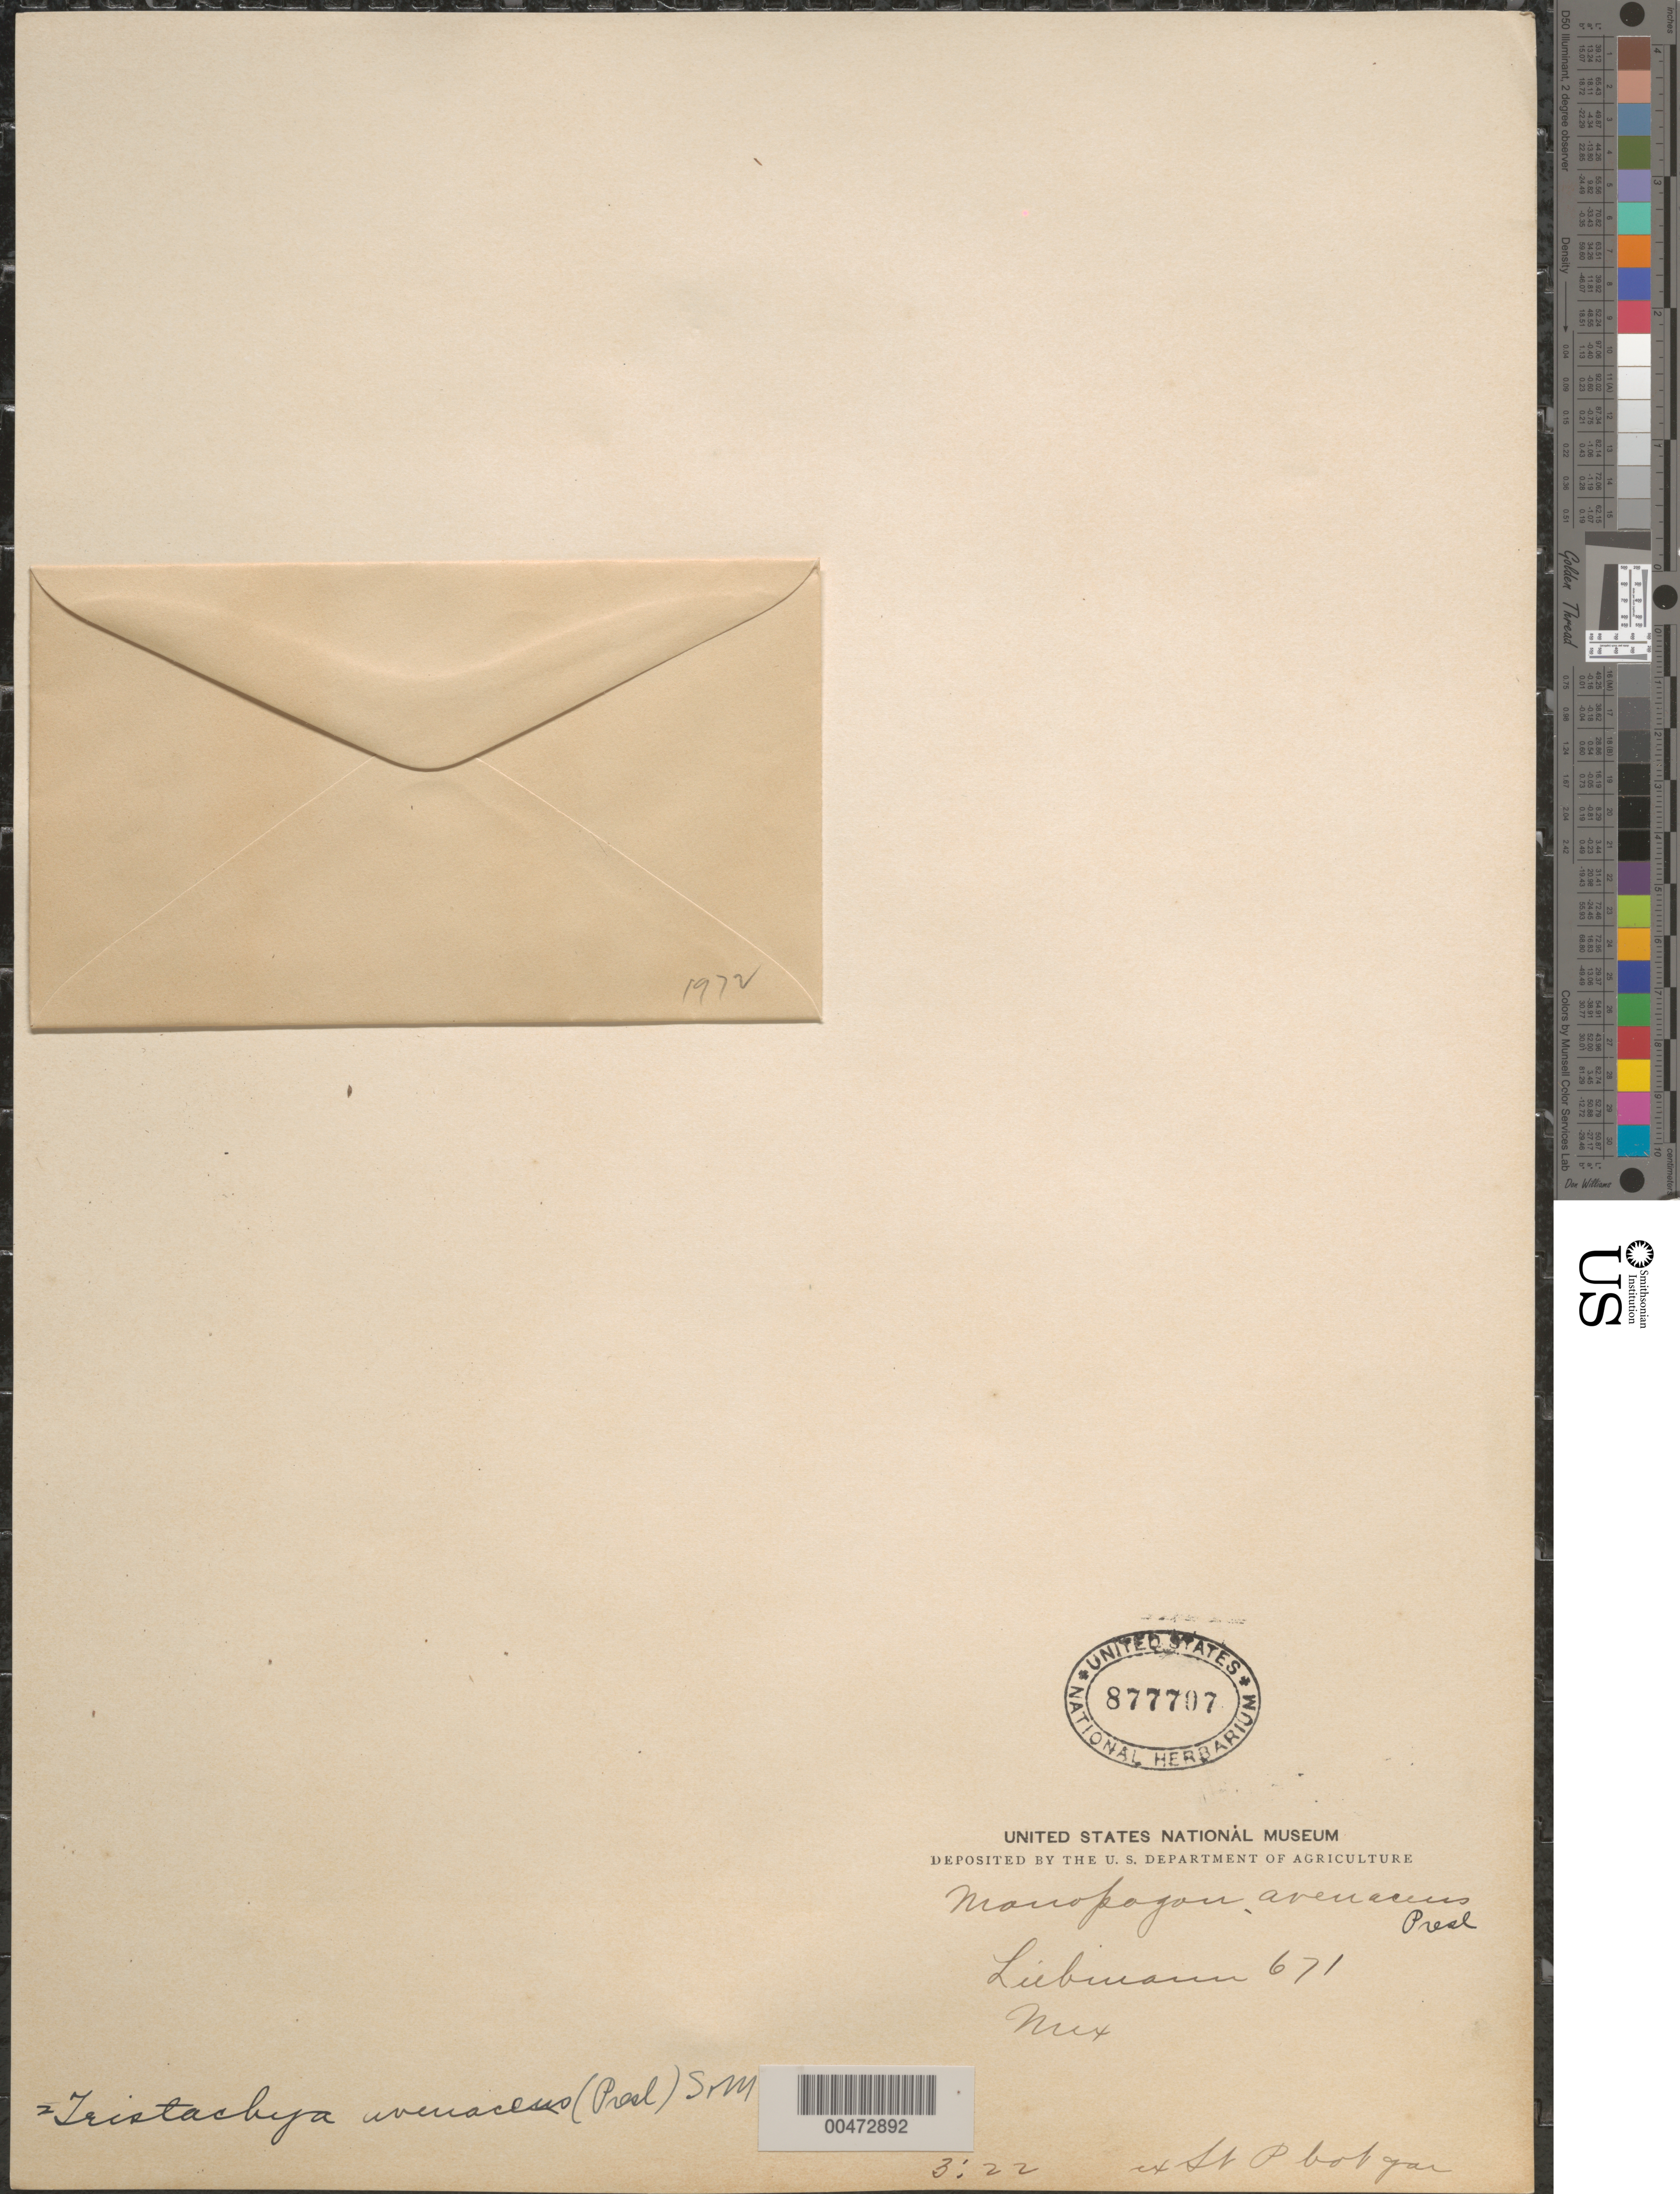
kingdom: Plantae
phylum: Tracheophyta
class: Liliopsida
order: Poales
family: Poaceae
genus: Tristachya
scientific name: Tristachya avenacea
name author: Scribn. & Merr.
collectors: F. M. Liebmann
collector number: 671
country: Mexico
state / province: Jalisco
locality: San Ramon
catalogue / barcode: US 877707